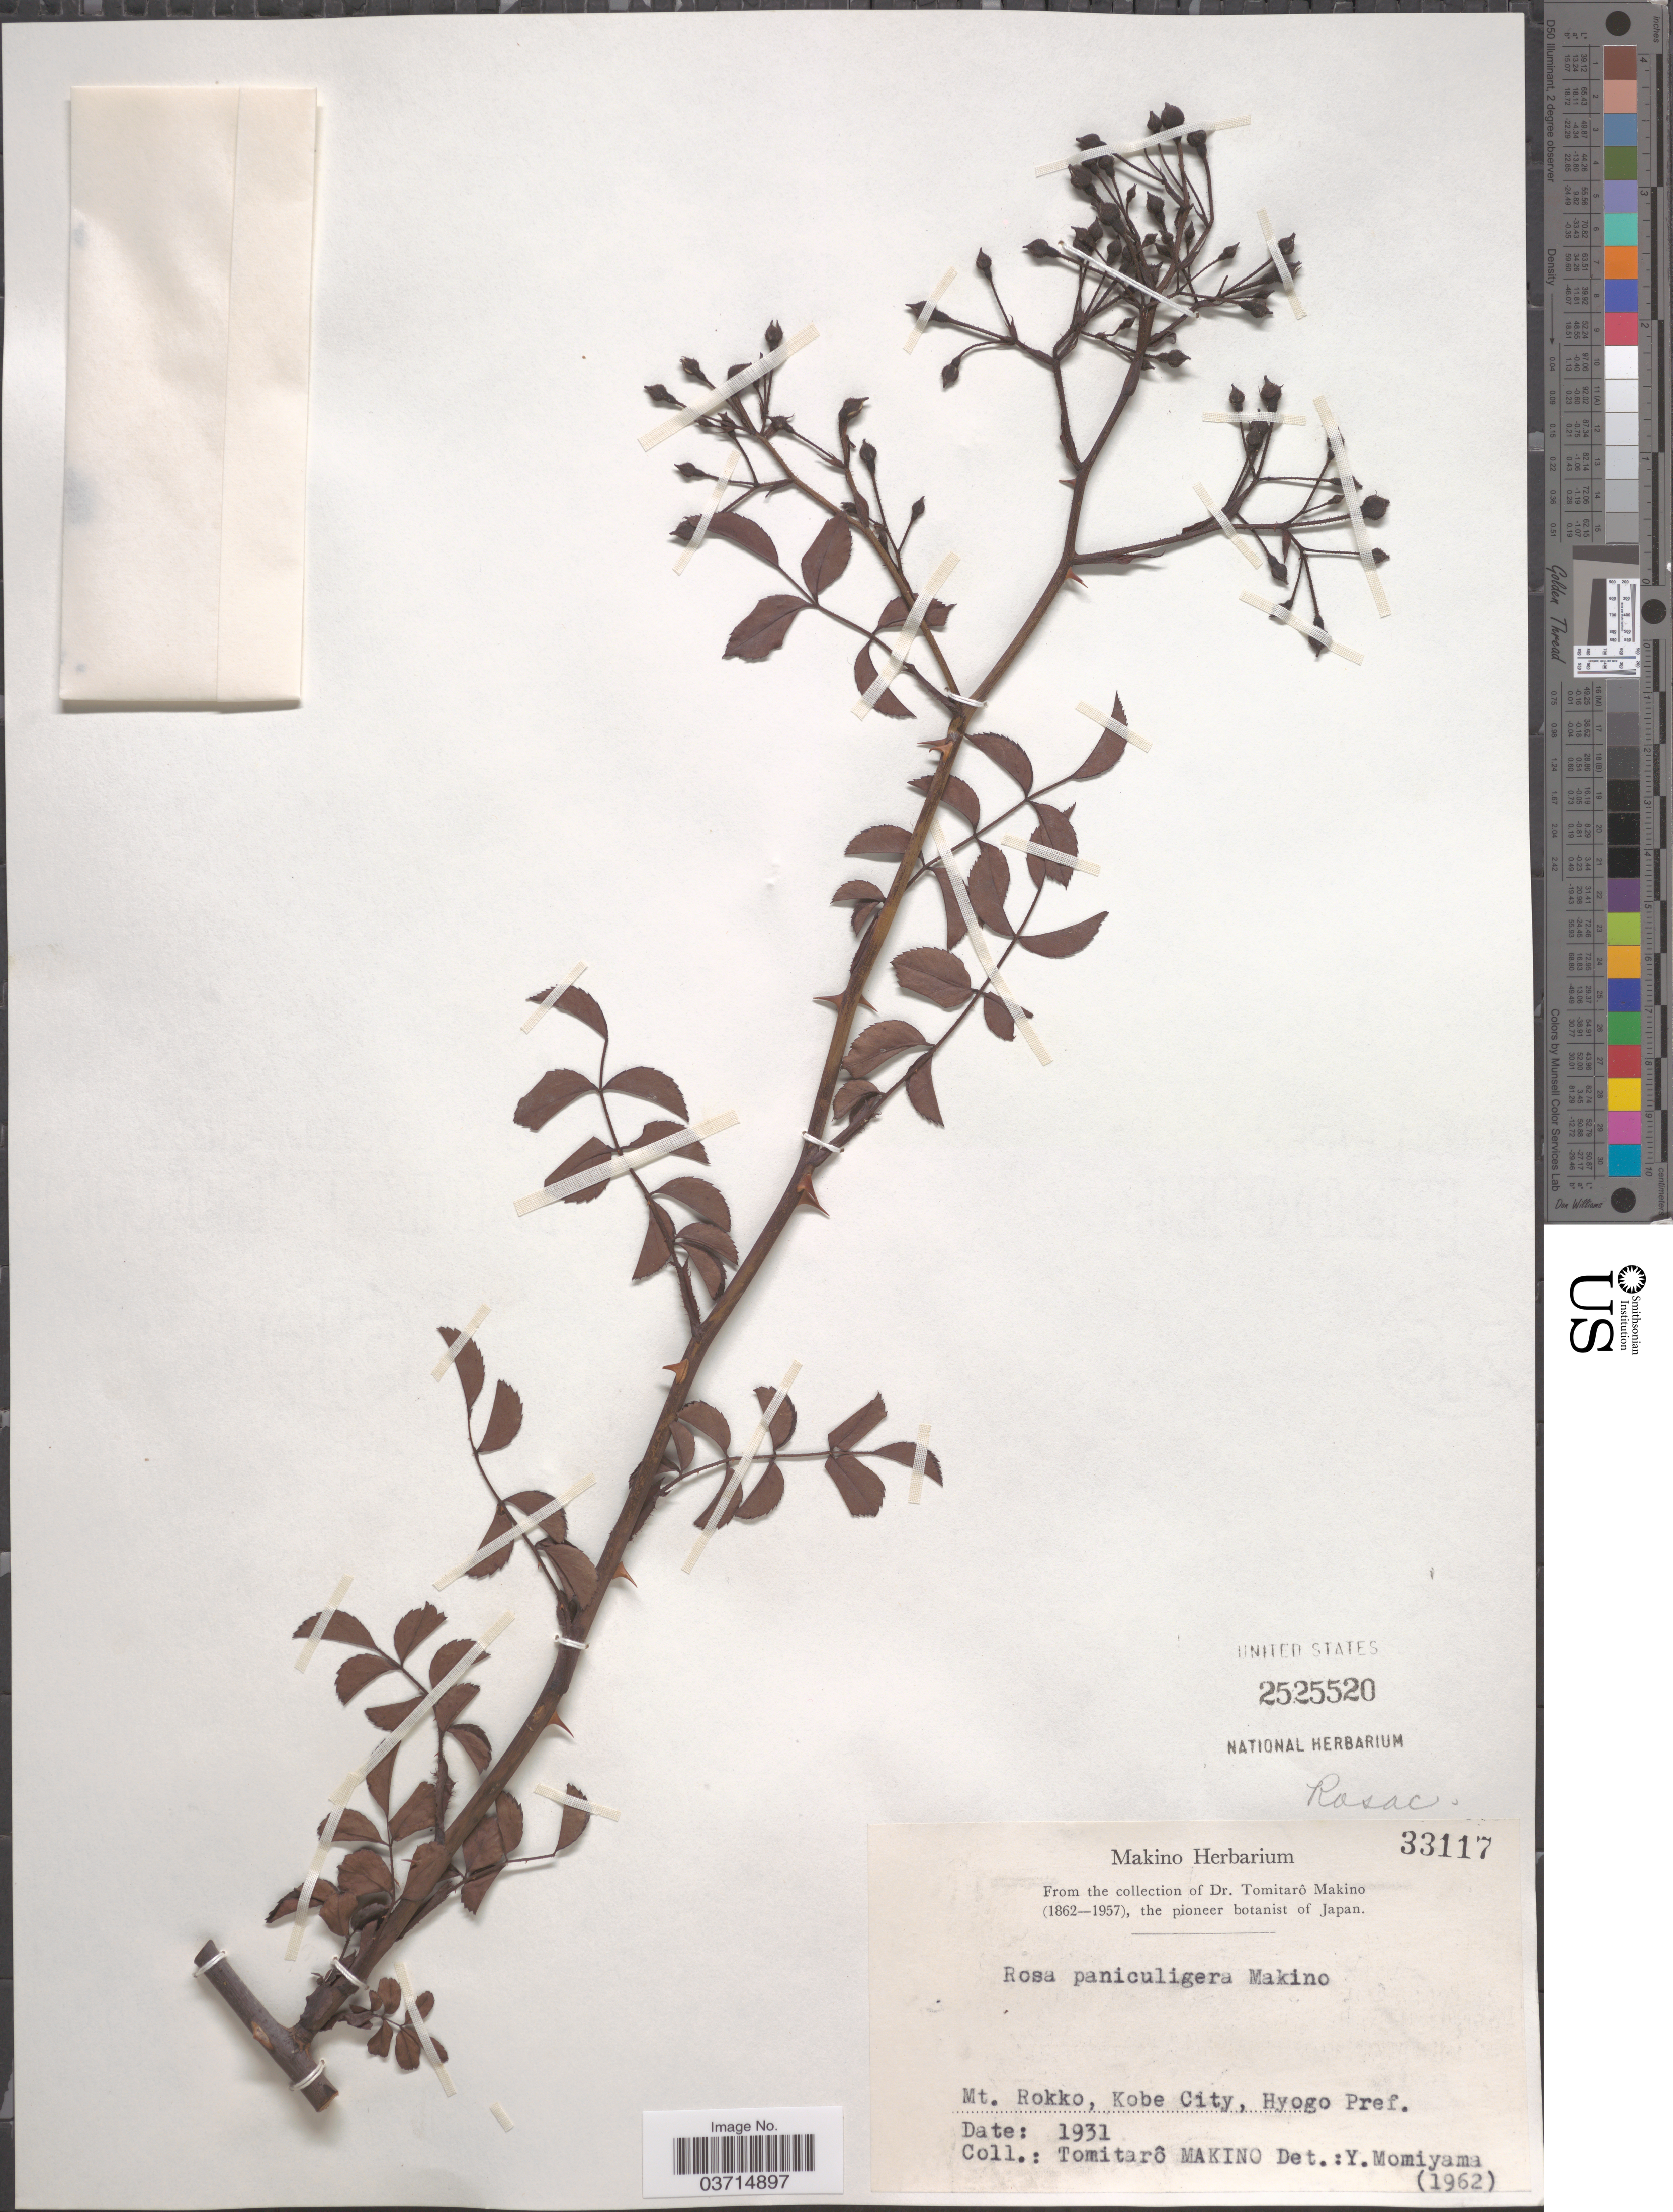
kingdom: Plantae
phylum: Tracheophyta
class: Magnoliopsida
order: Rosales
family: Rosaceae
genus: Rosa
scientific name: Rosa sp.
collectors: T. Makino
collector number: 33117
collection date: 1931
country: Japan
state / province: Hyogo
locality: Mt. Rokko, Kobe City, Hyogo Pref.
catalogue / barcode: US 2525520